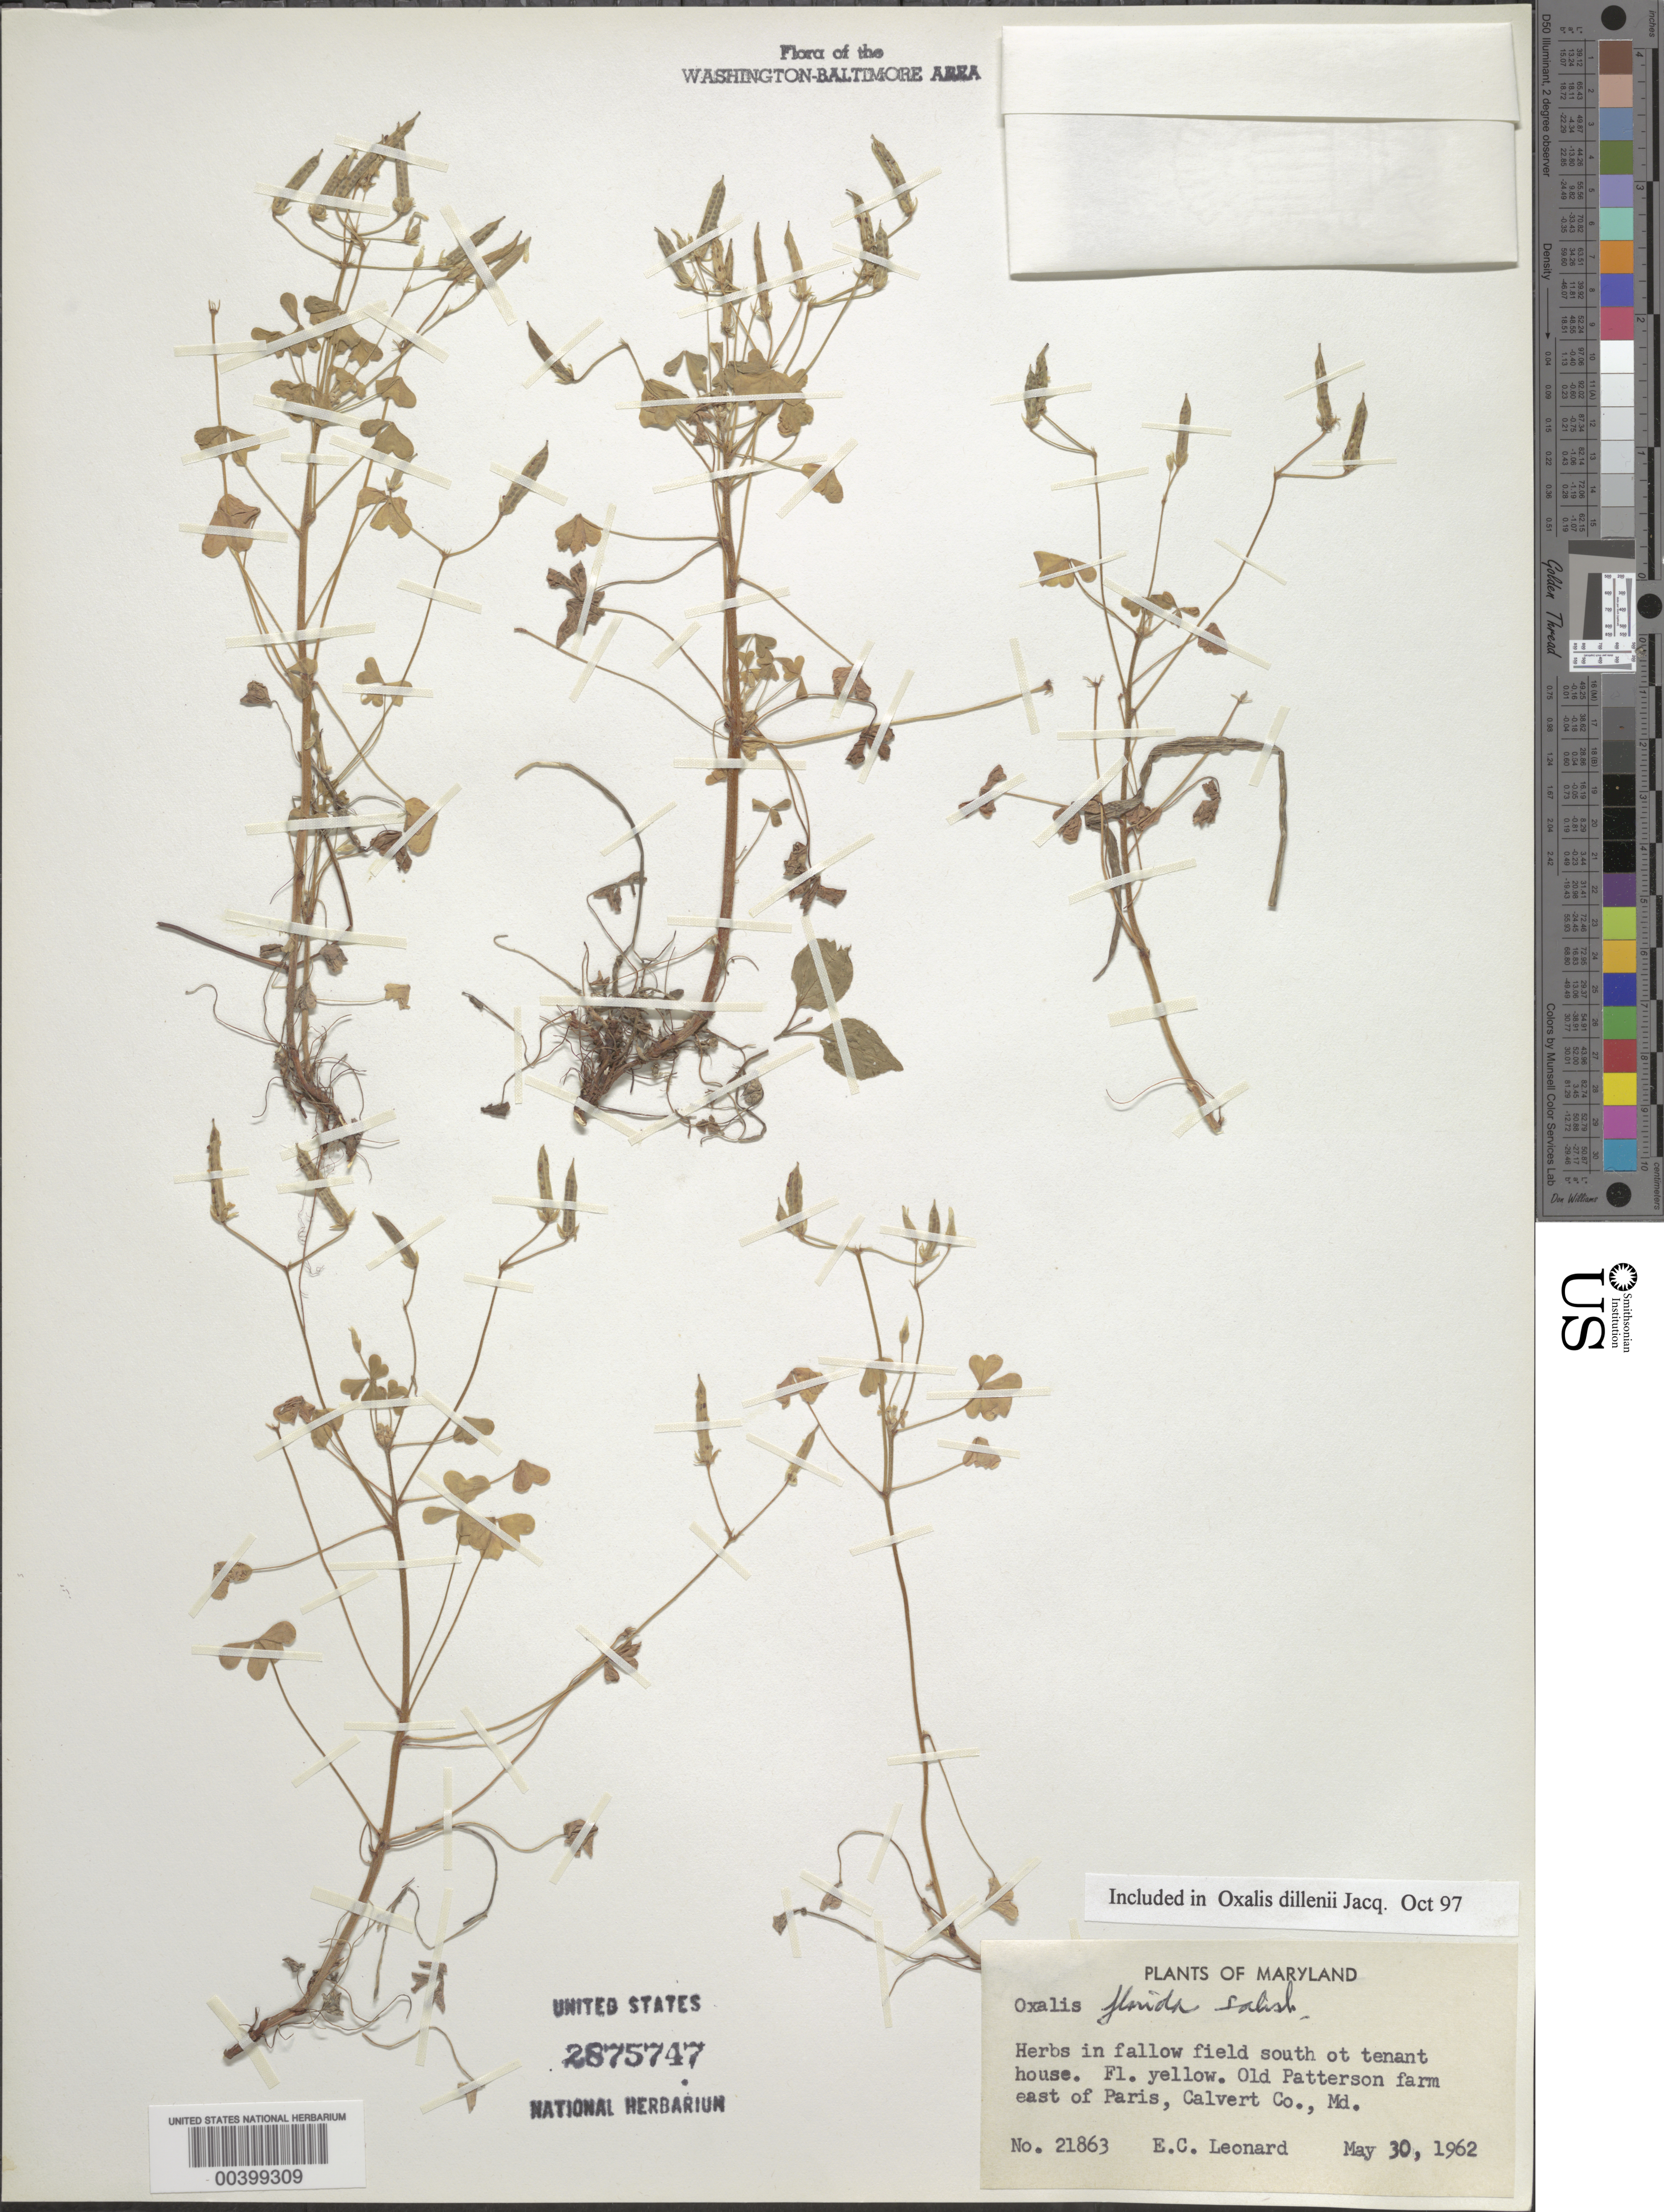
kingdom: Plantae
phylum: Tracheophyta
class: Magnoliopsida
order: Oxalidales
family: Oxalidaceae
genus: Oxalis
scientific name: Oxalis dillenii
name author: Jacq.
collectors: E. C. Leonard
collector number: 21863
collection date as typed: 30 May 1962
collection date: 1962-05-30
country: United States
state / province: Maryland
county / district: Calvert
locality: East of Paris, Old Patterson Farm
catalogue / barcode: US 2875747